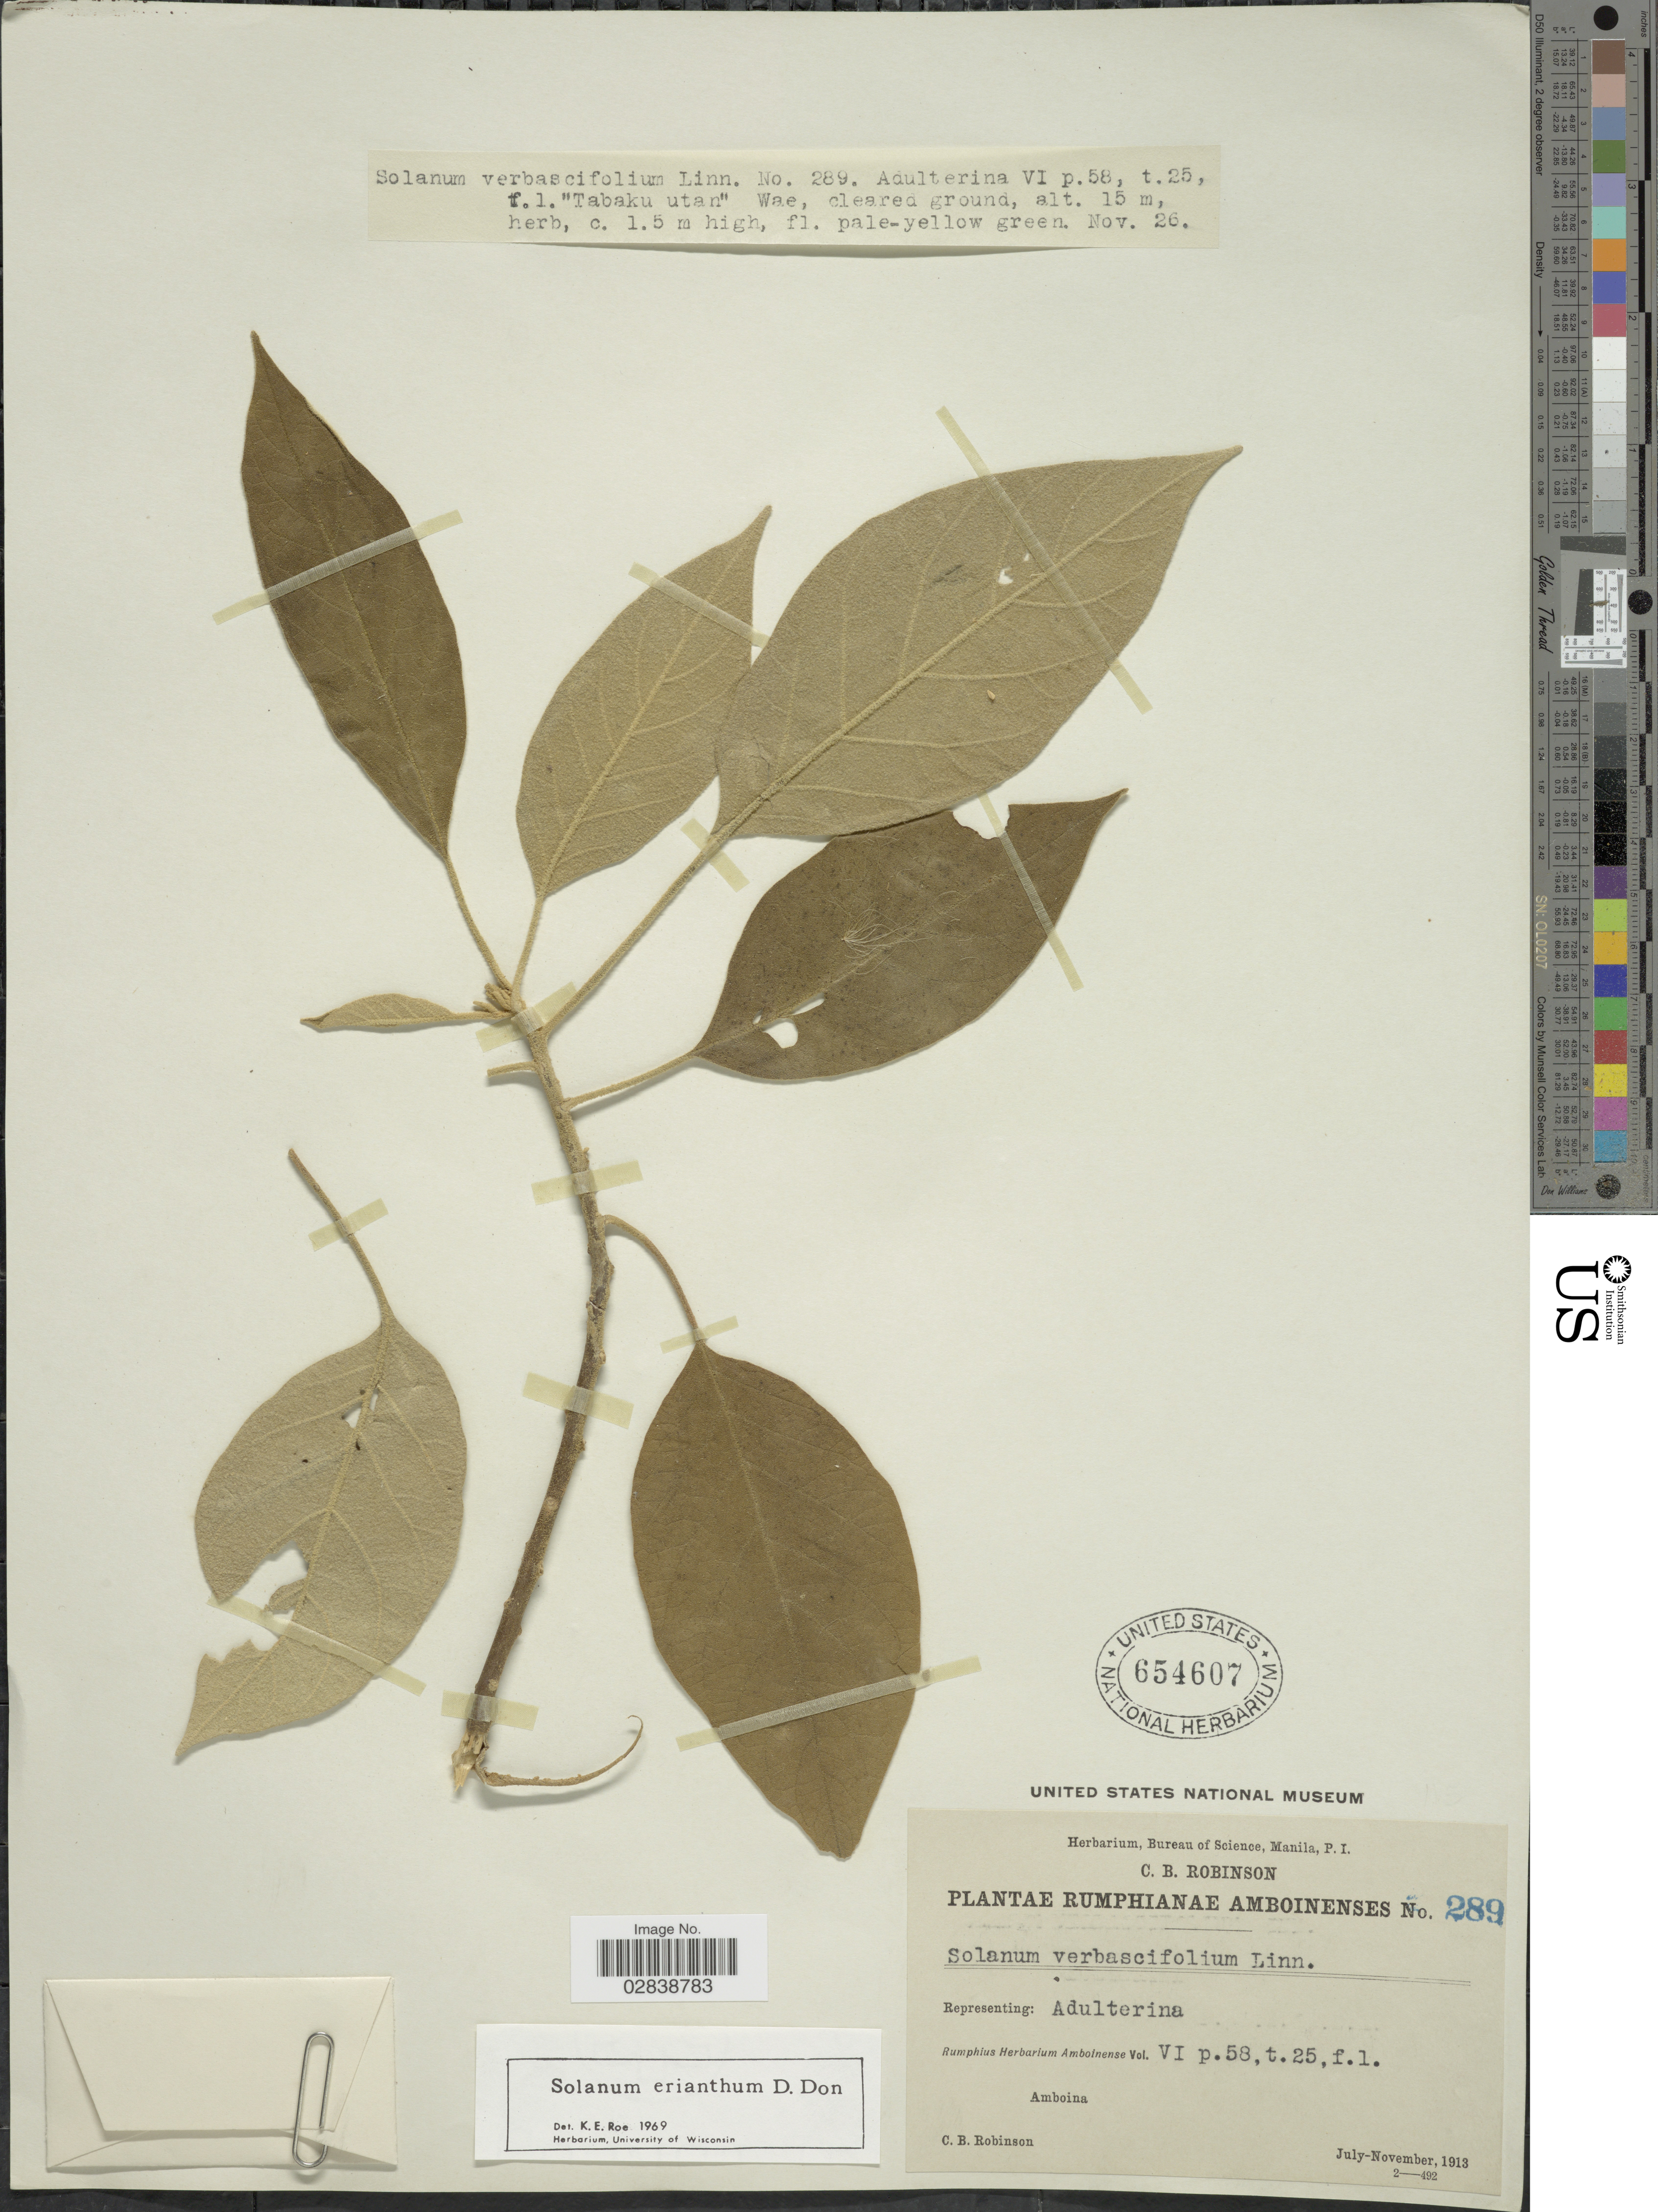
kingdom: Plantae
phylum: Tracheophyta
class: Magnoliopsida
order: Solanales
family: Solanaceae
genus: Solanum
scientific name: Solanum erianthum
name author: D. Don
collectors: C. Robinson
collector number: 289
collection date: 1913-11-26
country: Indonesia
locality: Amboina.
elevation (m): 15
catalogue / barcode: US 654607